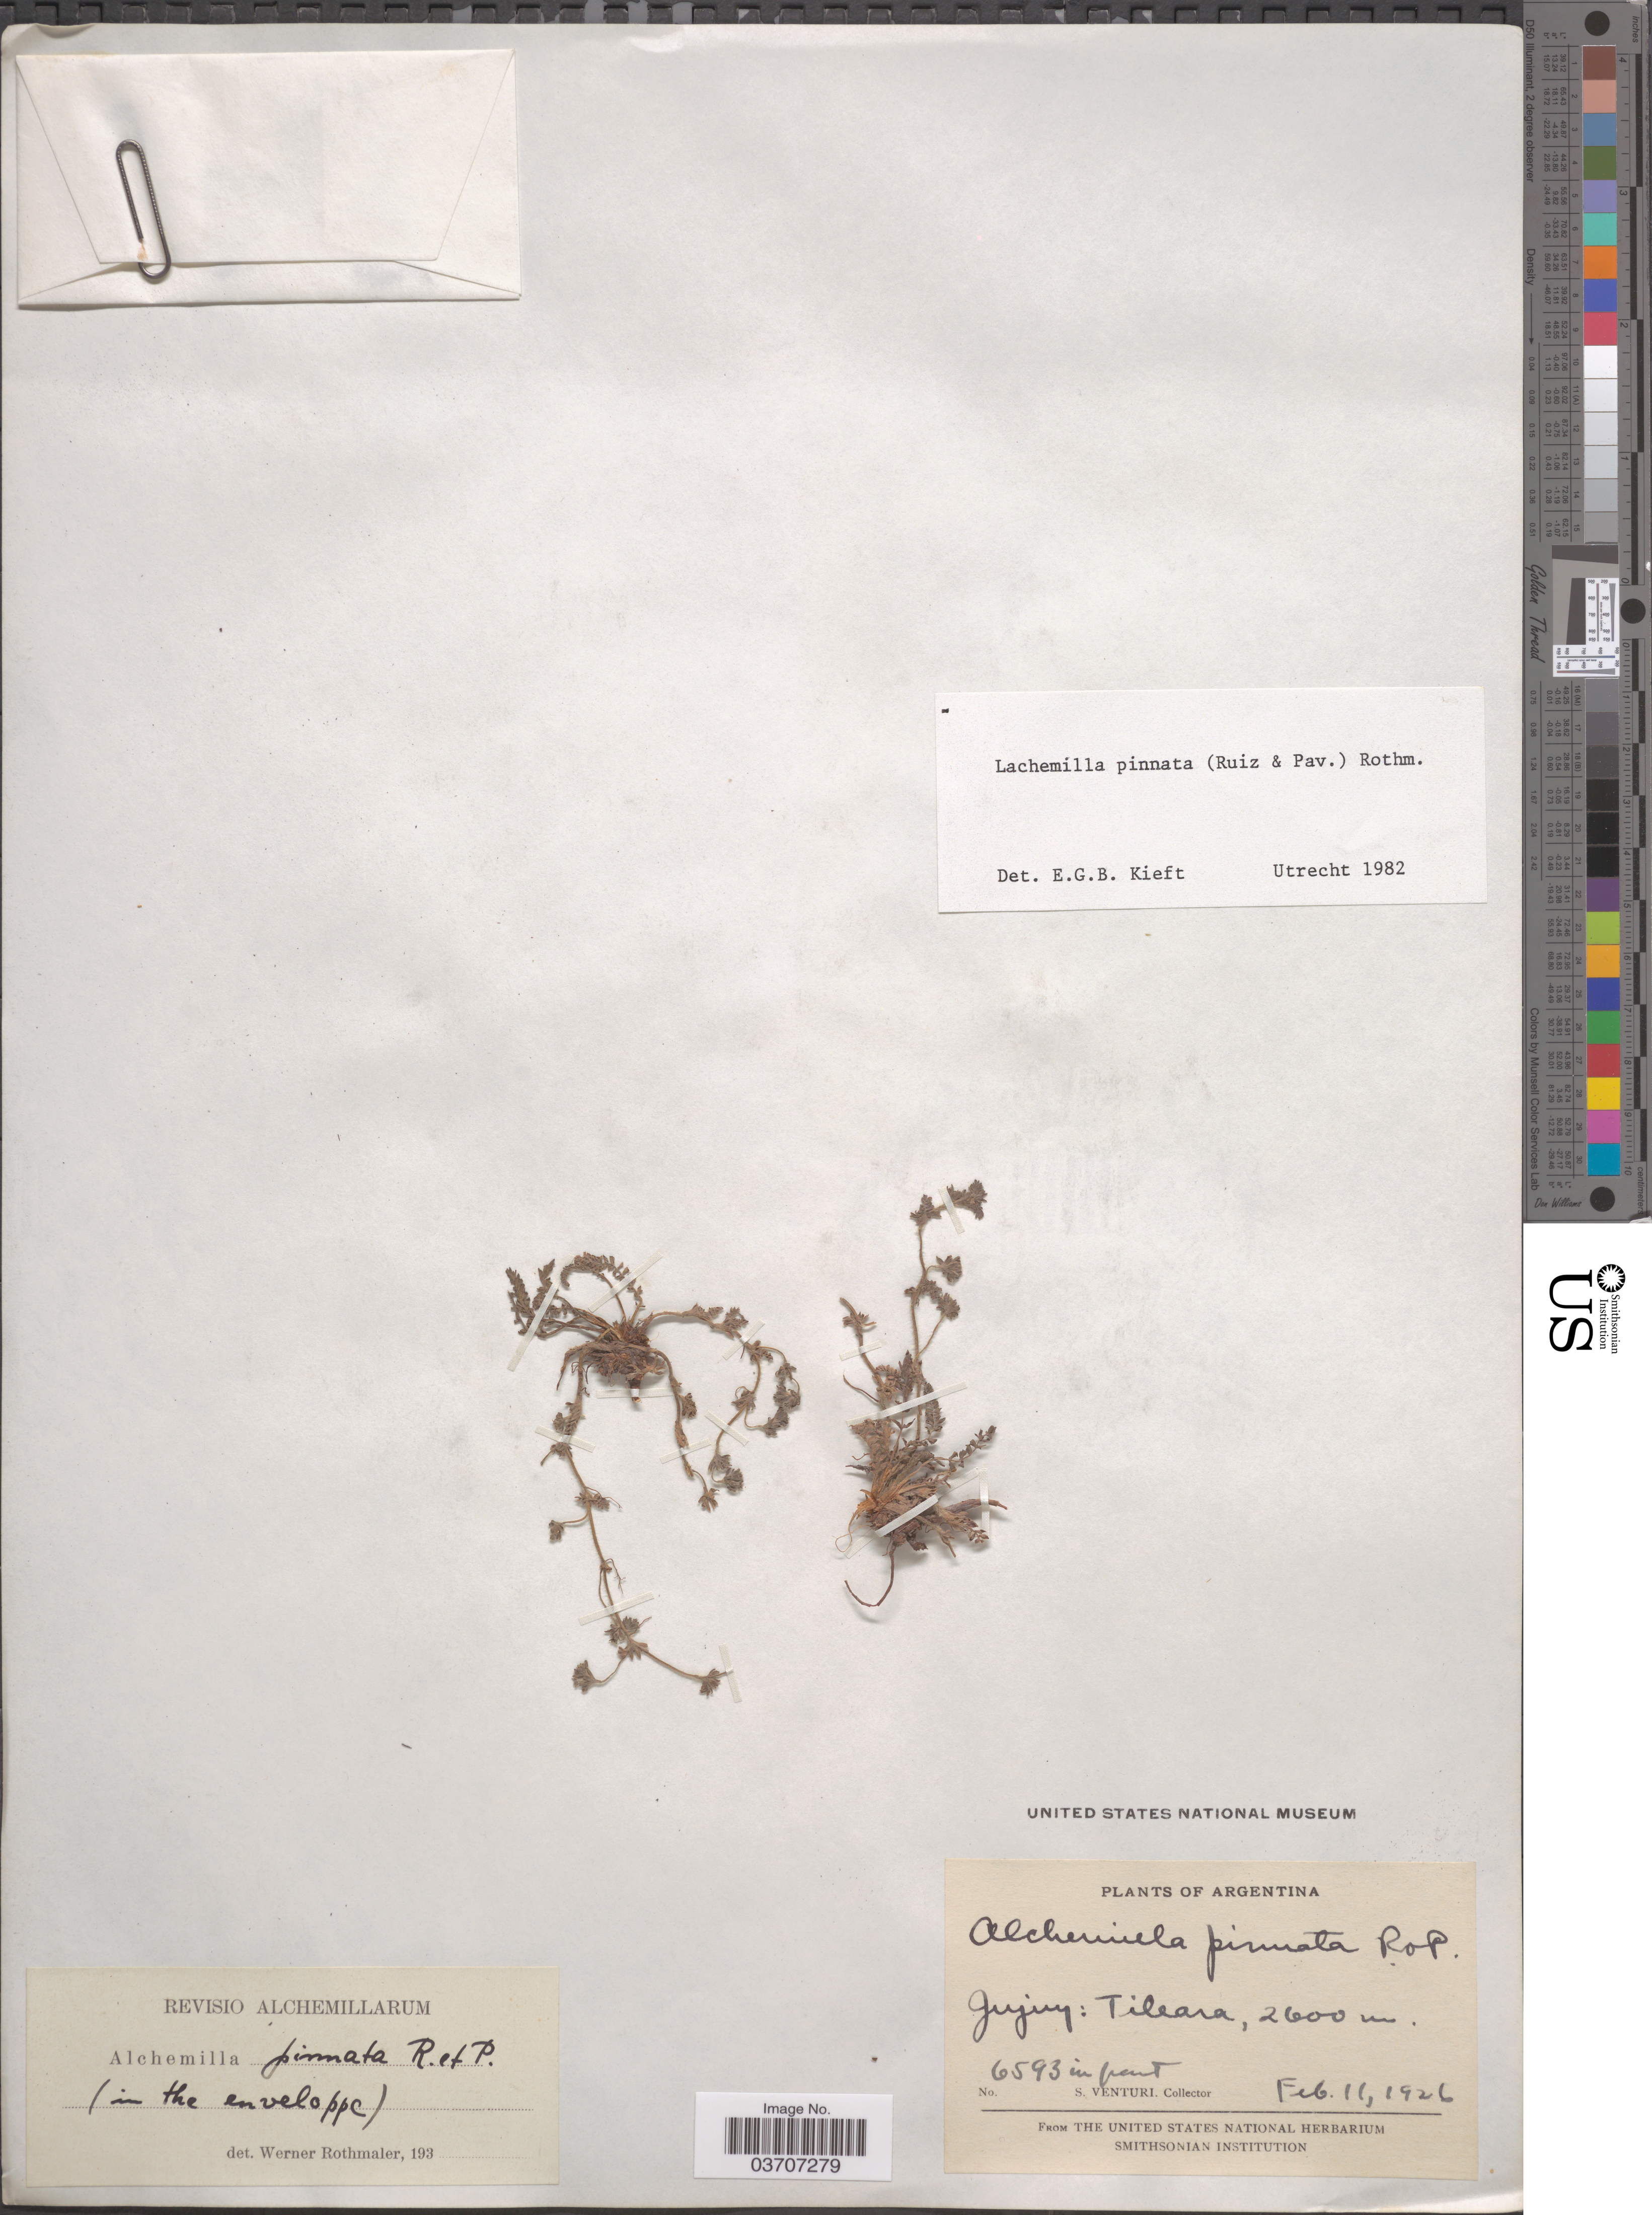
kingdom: Plantae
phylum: Tracheophyta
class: Magnoliopsida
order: Rosales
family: Rosaceae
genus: Lachemilla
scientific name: Lachemilla pinnata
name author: (Ruiz & Pav.) Rothm.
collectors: S. Venturi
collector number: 6593 in part?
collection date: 1926-02-11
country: Argentina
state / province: Jujuy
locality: Tilcara.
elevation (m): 2600